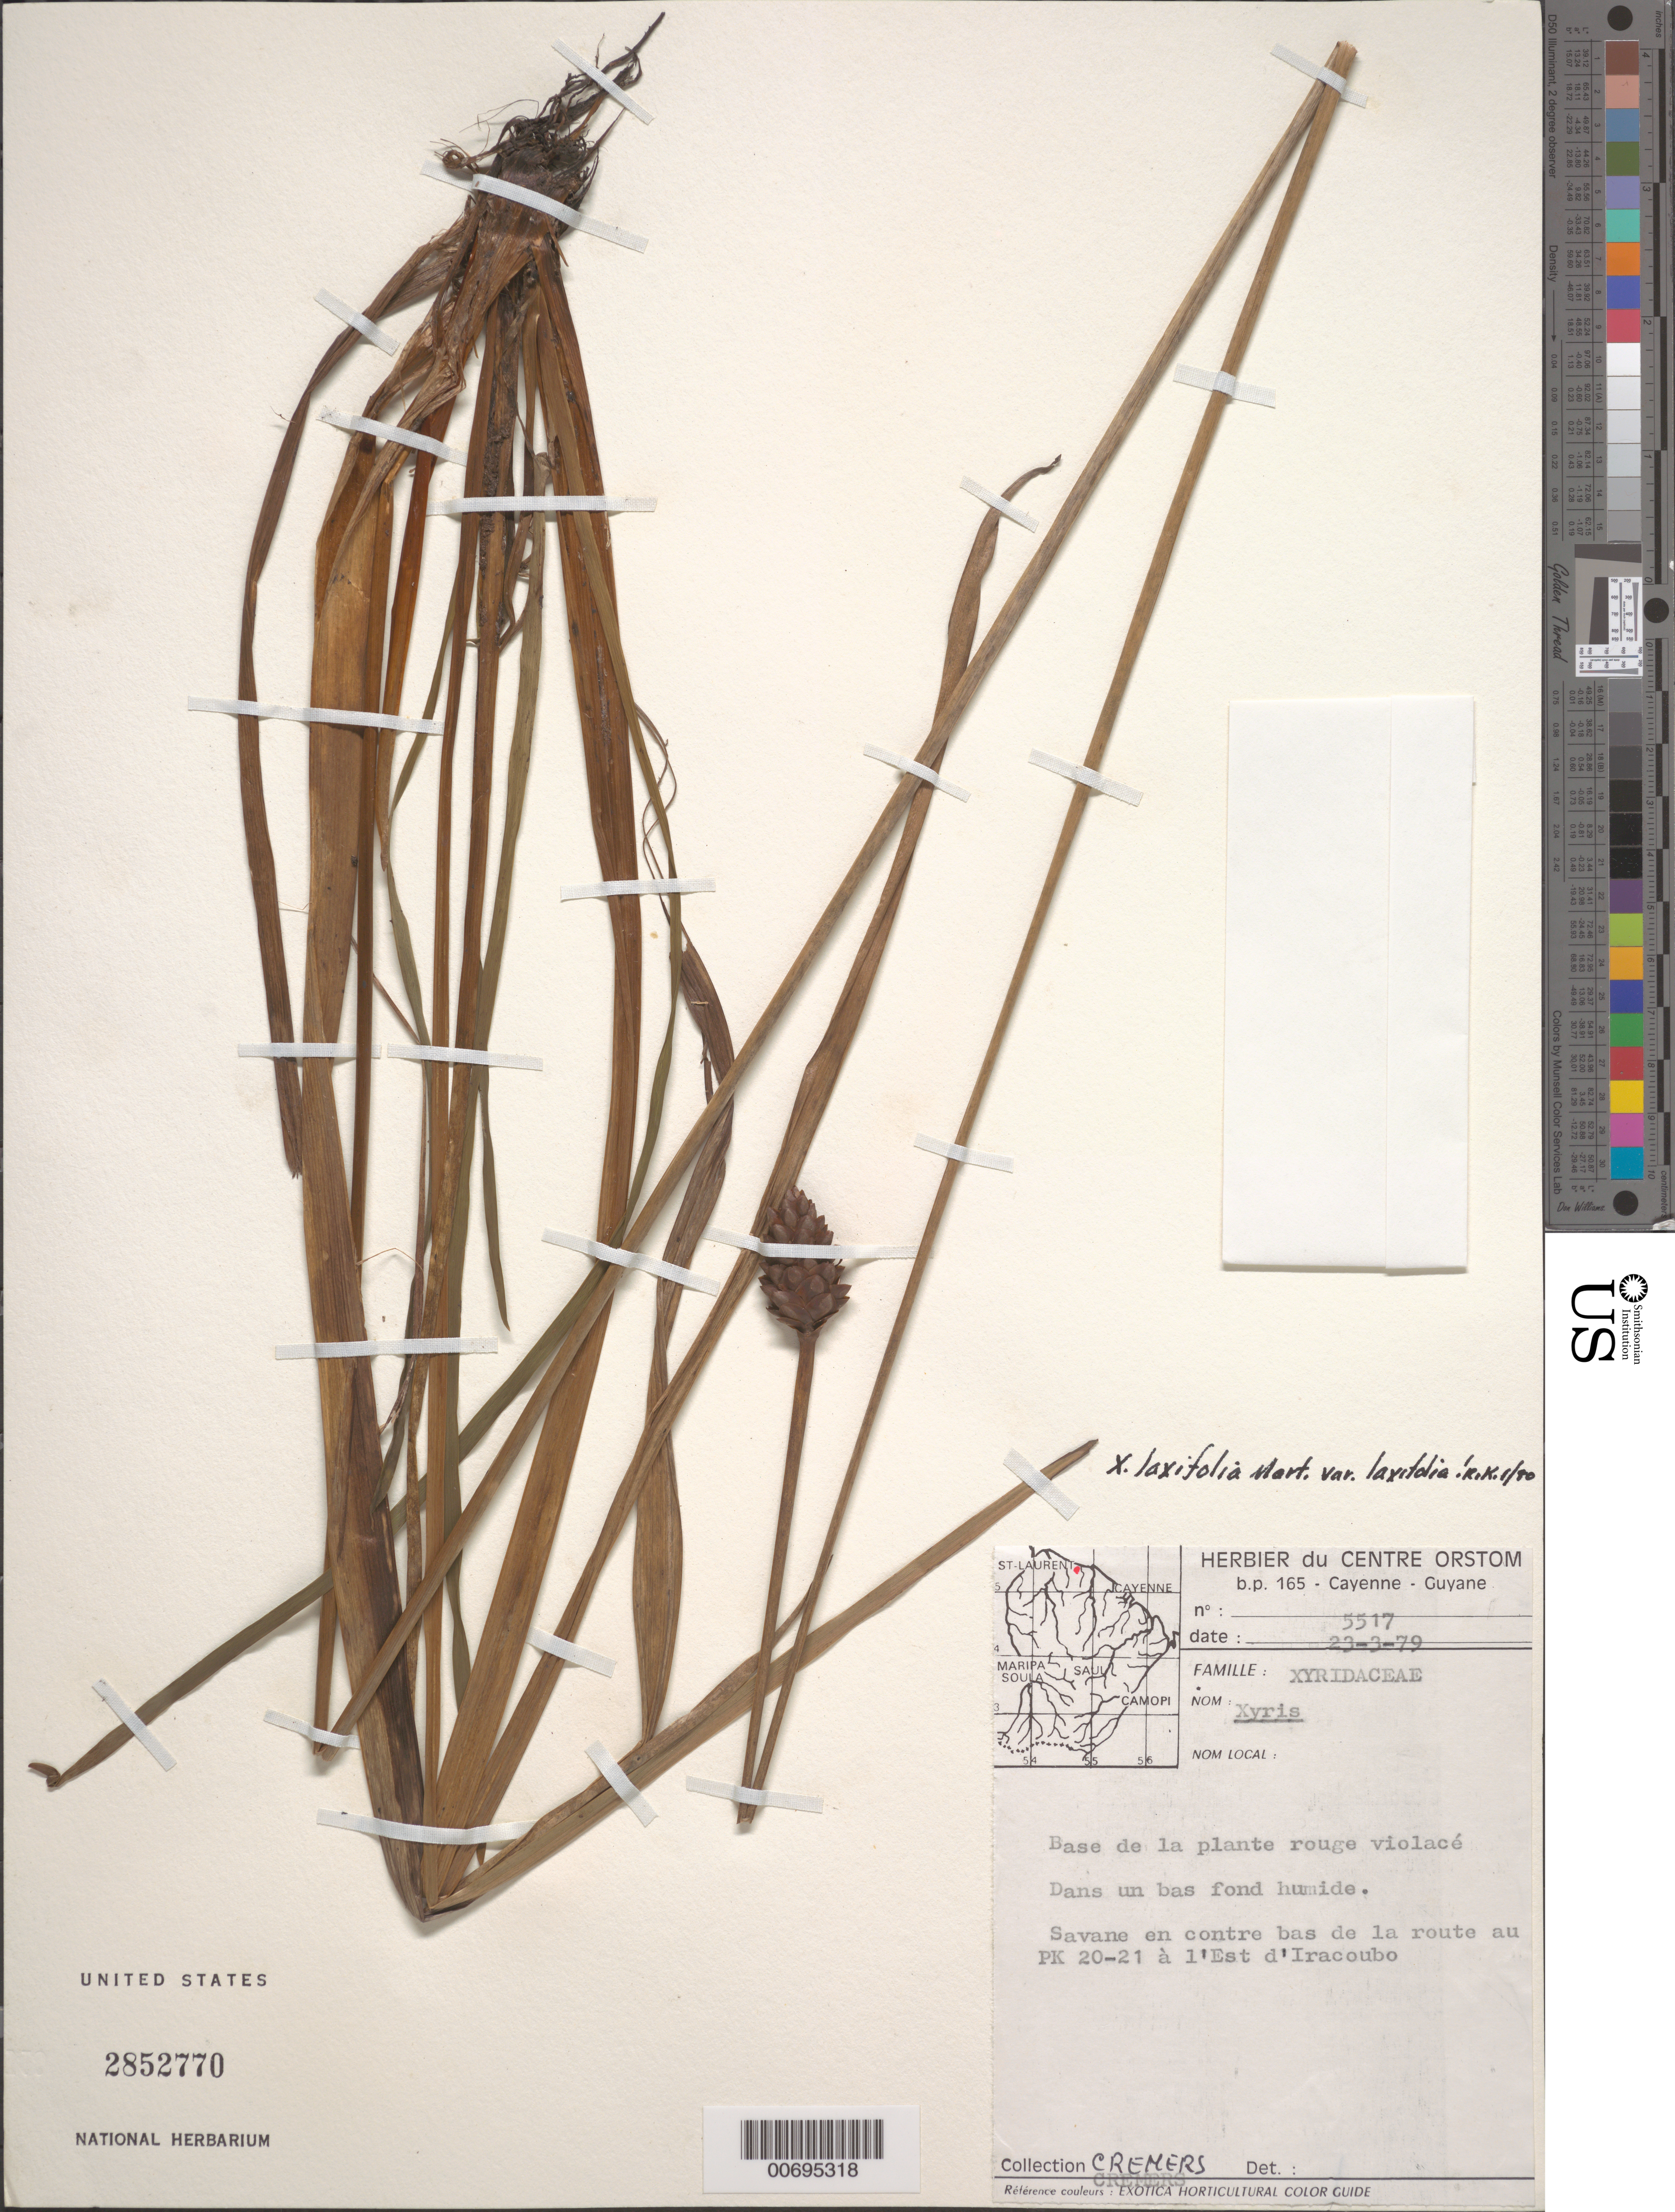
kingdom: Plantae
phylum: Tracheophyta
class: Liliopsida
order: Poales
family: Xyridaceae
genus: Xyris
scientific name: Xyris laxifolia var. laxifolia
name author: Mart.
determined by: Kral, Robert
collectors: G. Cremers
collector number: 5517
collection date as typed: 23-Mar-79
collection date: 1979-03-23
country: French Guiana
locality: Iracoubo, entre PK 20 & 21 a l'est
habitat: Savanna, in wet lowland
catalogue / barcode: US 2852770